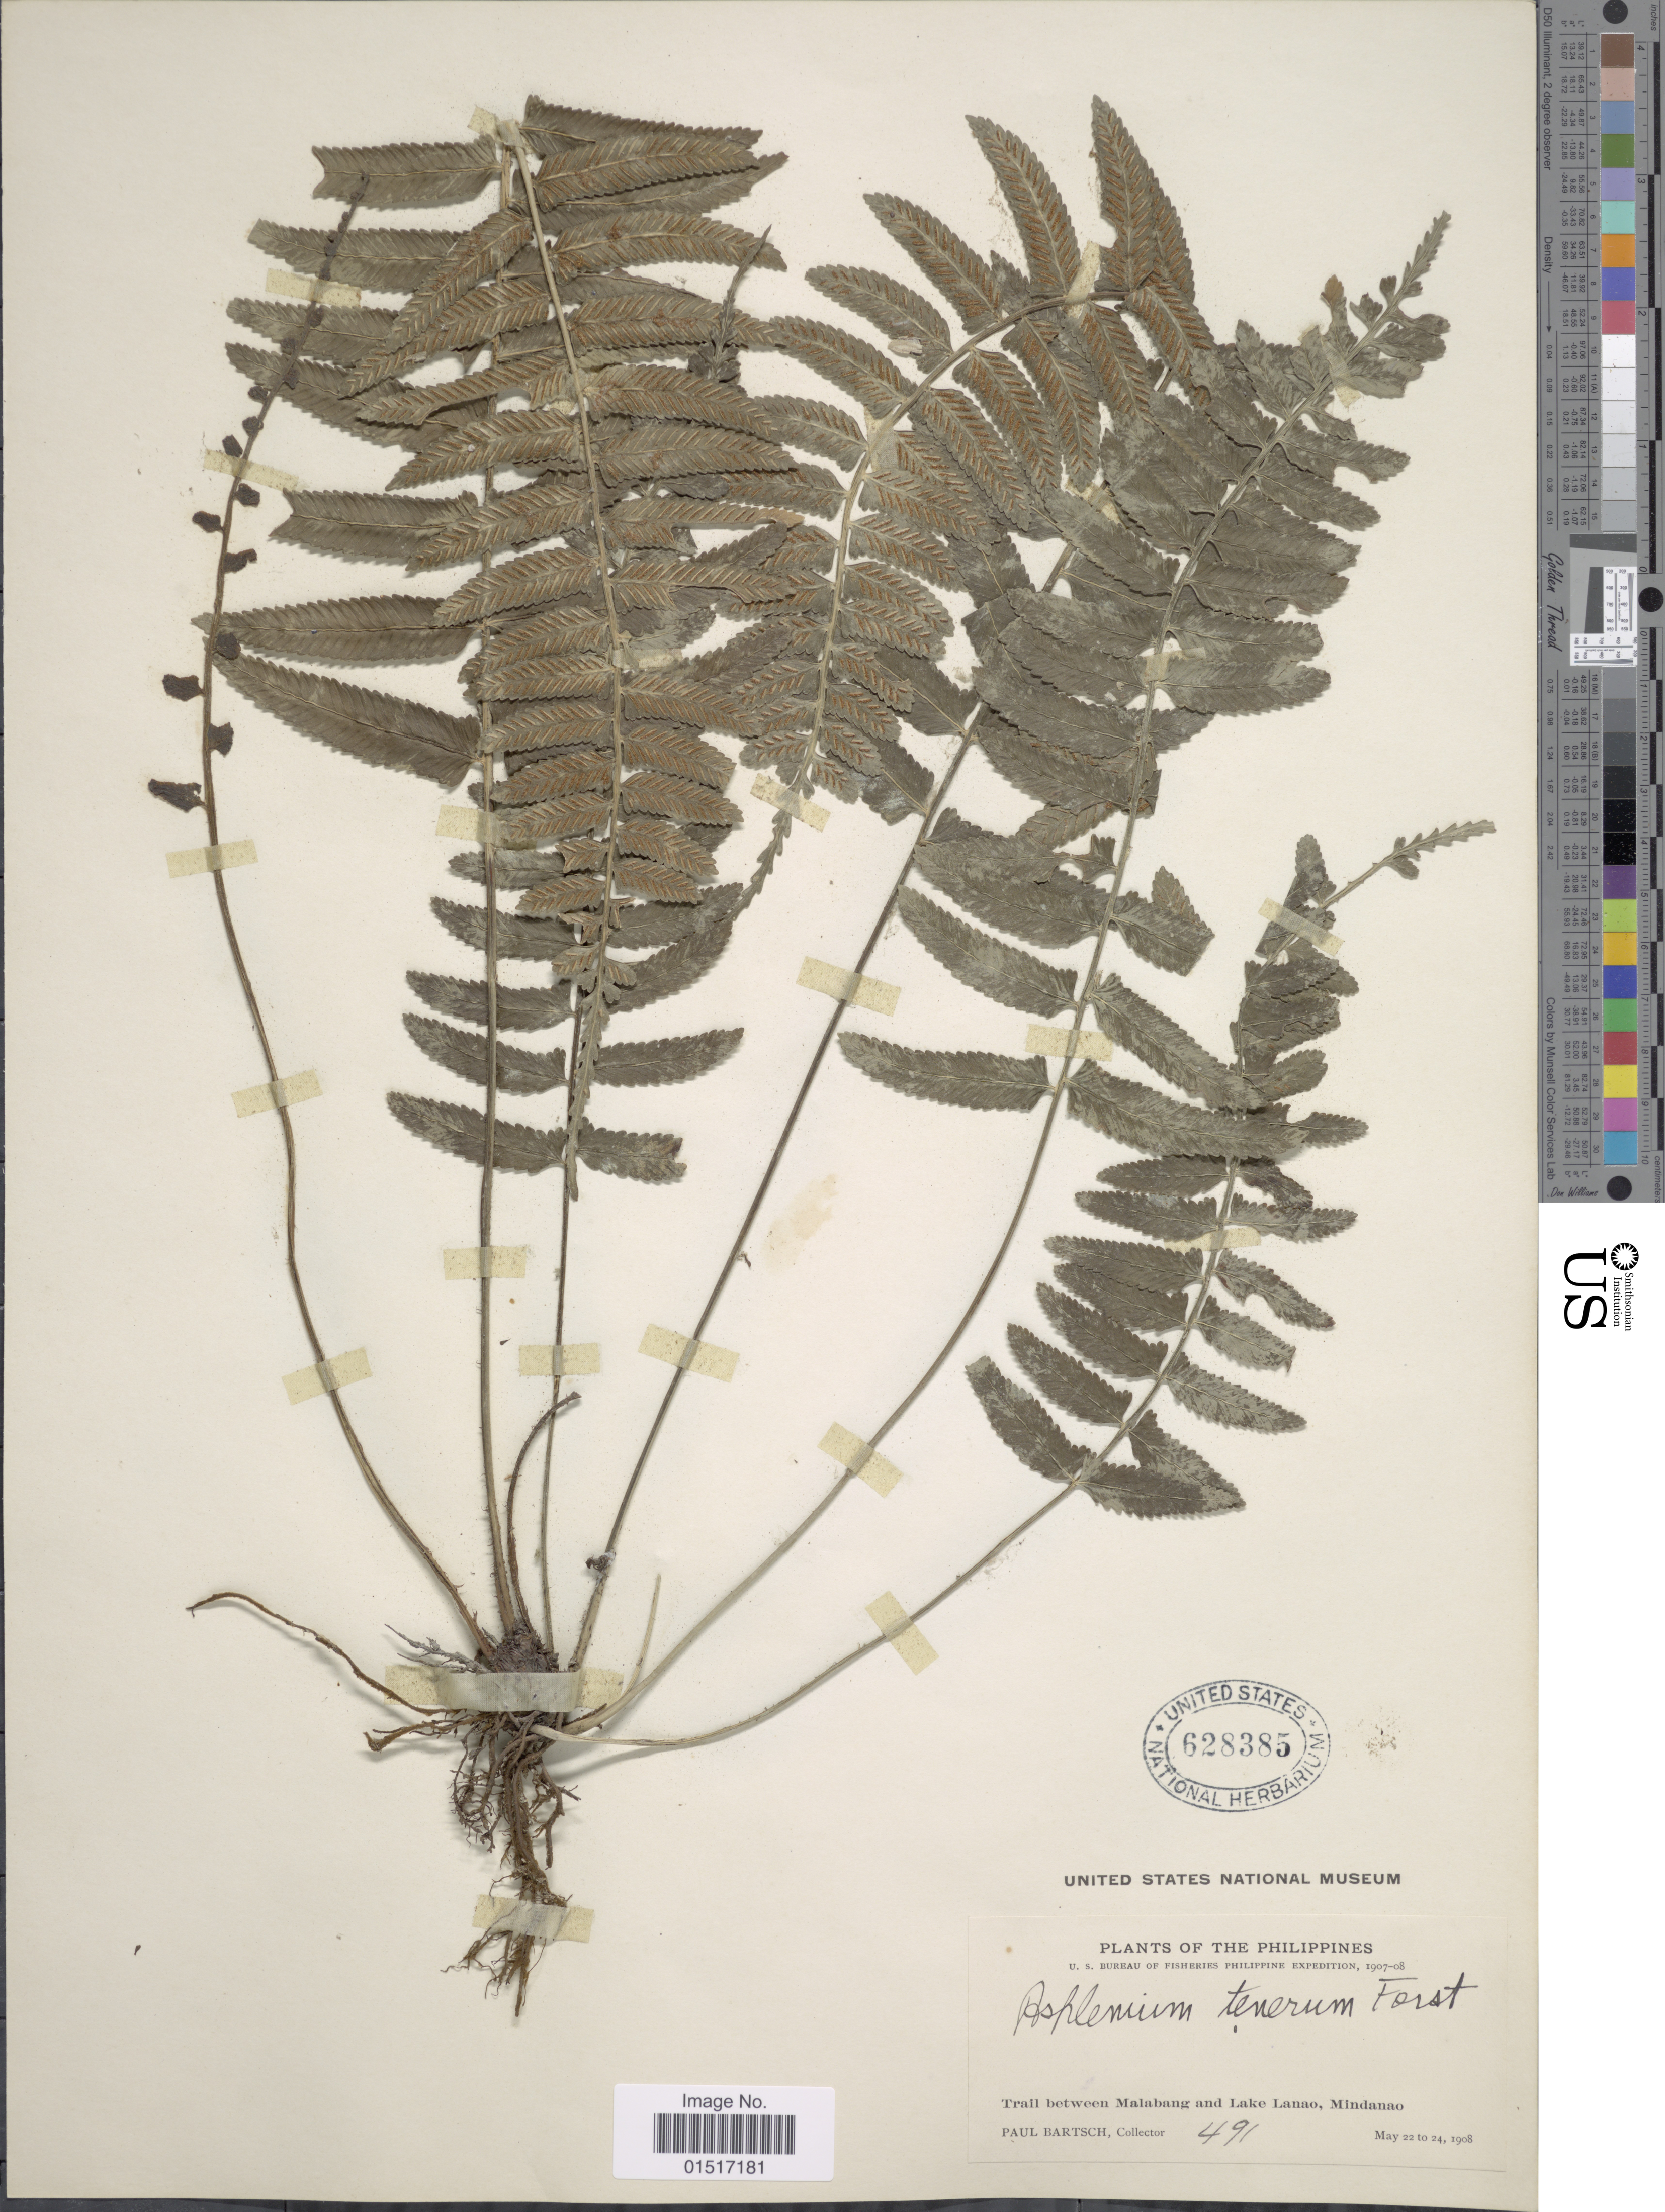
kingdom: Plantae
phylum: Tracheophyta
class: Polypodiopsida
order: Polypodiales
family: Aspleniaceae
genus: Asplenium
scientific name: Asplenium tenerum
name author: G. Forst.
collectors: P. Bartsch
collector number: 491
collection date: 1908-05-22/1908-05-24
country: Philippines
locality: Trail between Malabang and Lake Lanao, Mindanao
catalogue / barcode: US 628385